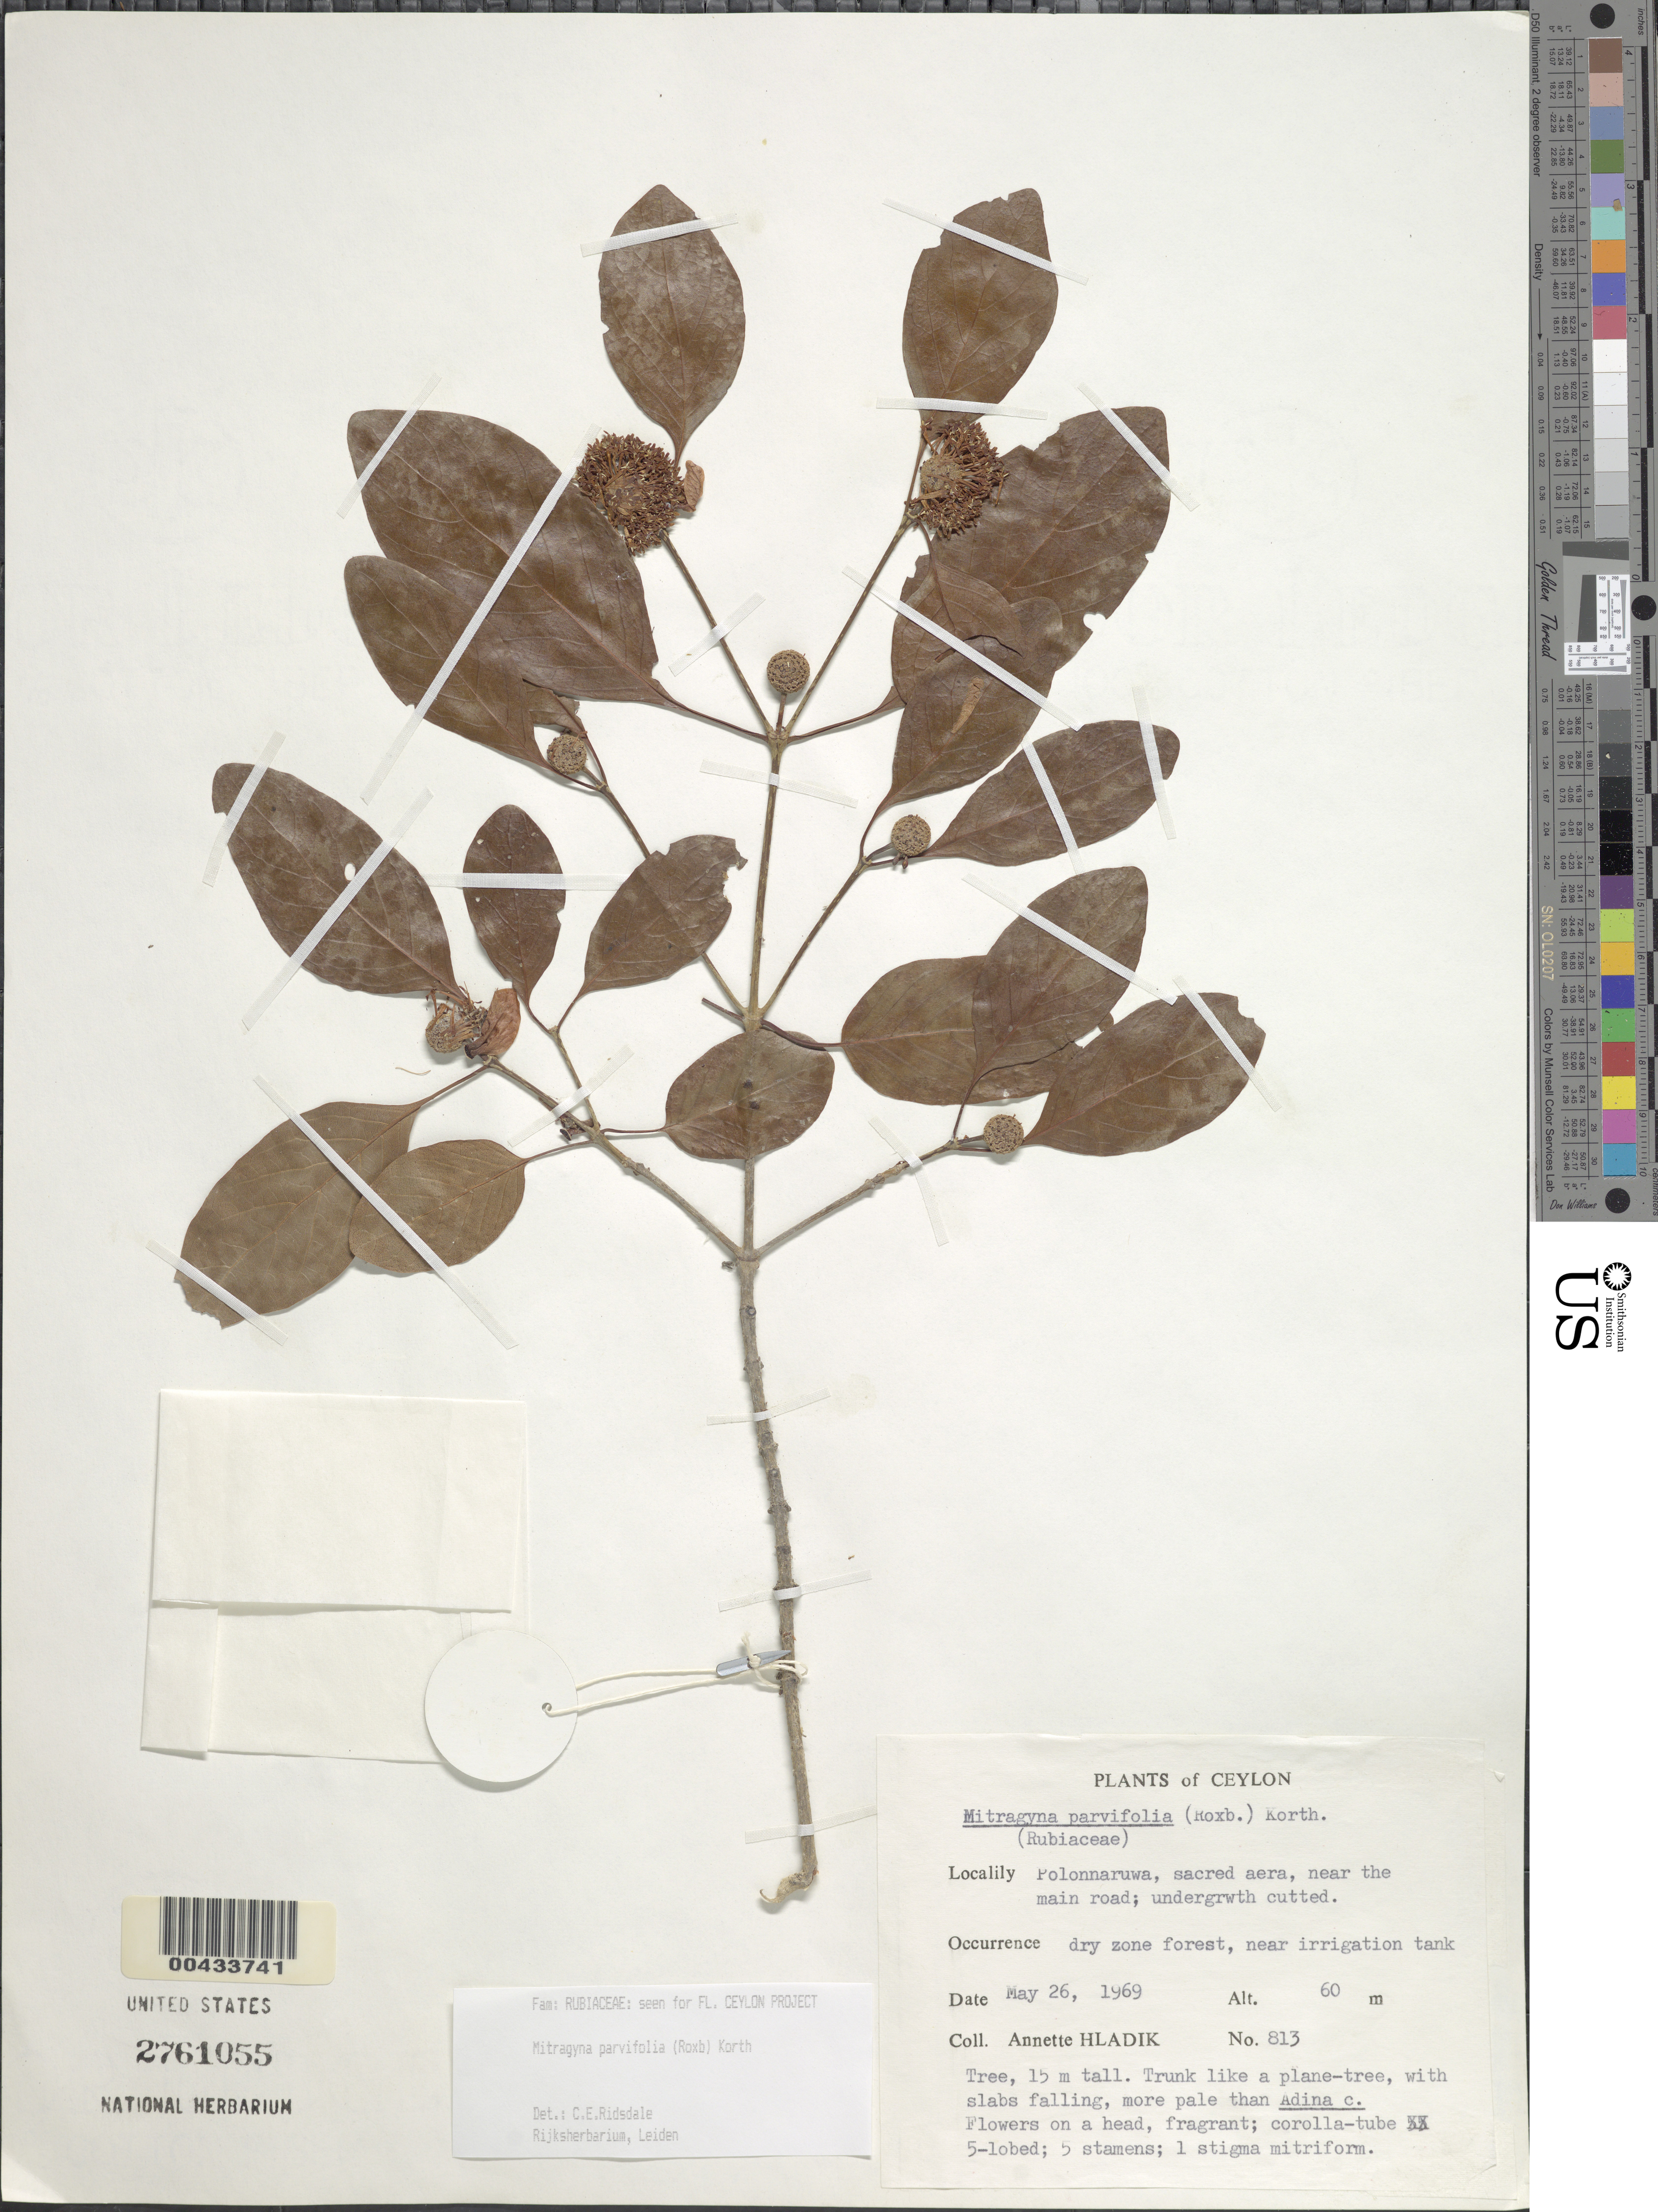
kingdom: Plantae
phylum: Tracheophyta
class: Magnoliopsida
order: Gentianales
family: Rubiaceae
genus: Mitragyna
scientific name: Mitragyna parvifolia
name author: (Roxb.) Korth.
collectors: A. Hladik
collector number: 813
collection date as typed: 26 May 1969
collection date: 1969-05-26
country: Sri Lanka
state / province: North Central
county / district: Polonnaruwa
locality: Polonnaruwa Sacred Area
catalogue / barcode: US 2761055